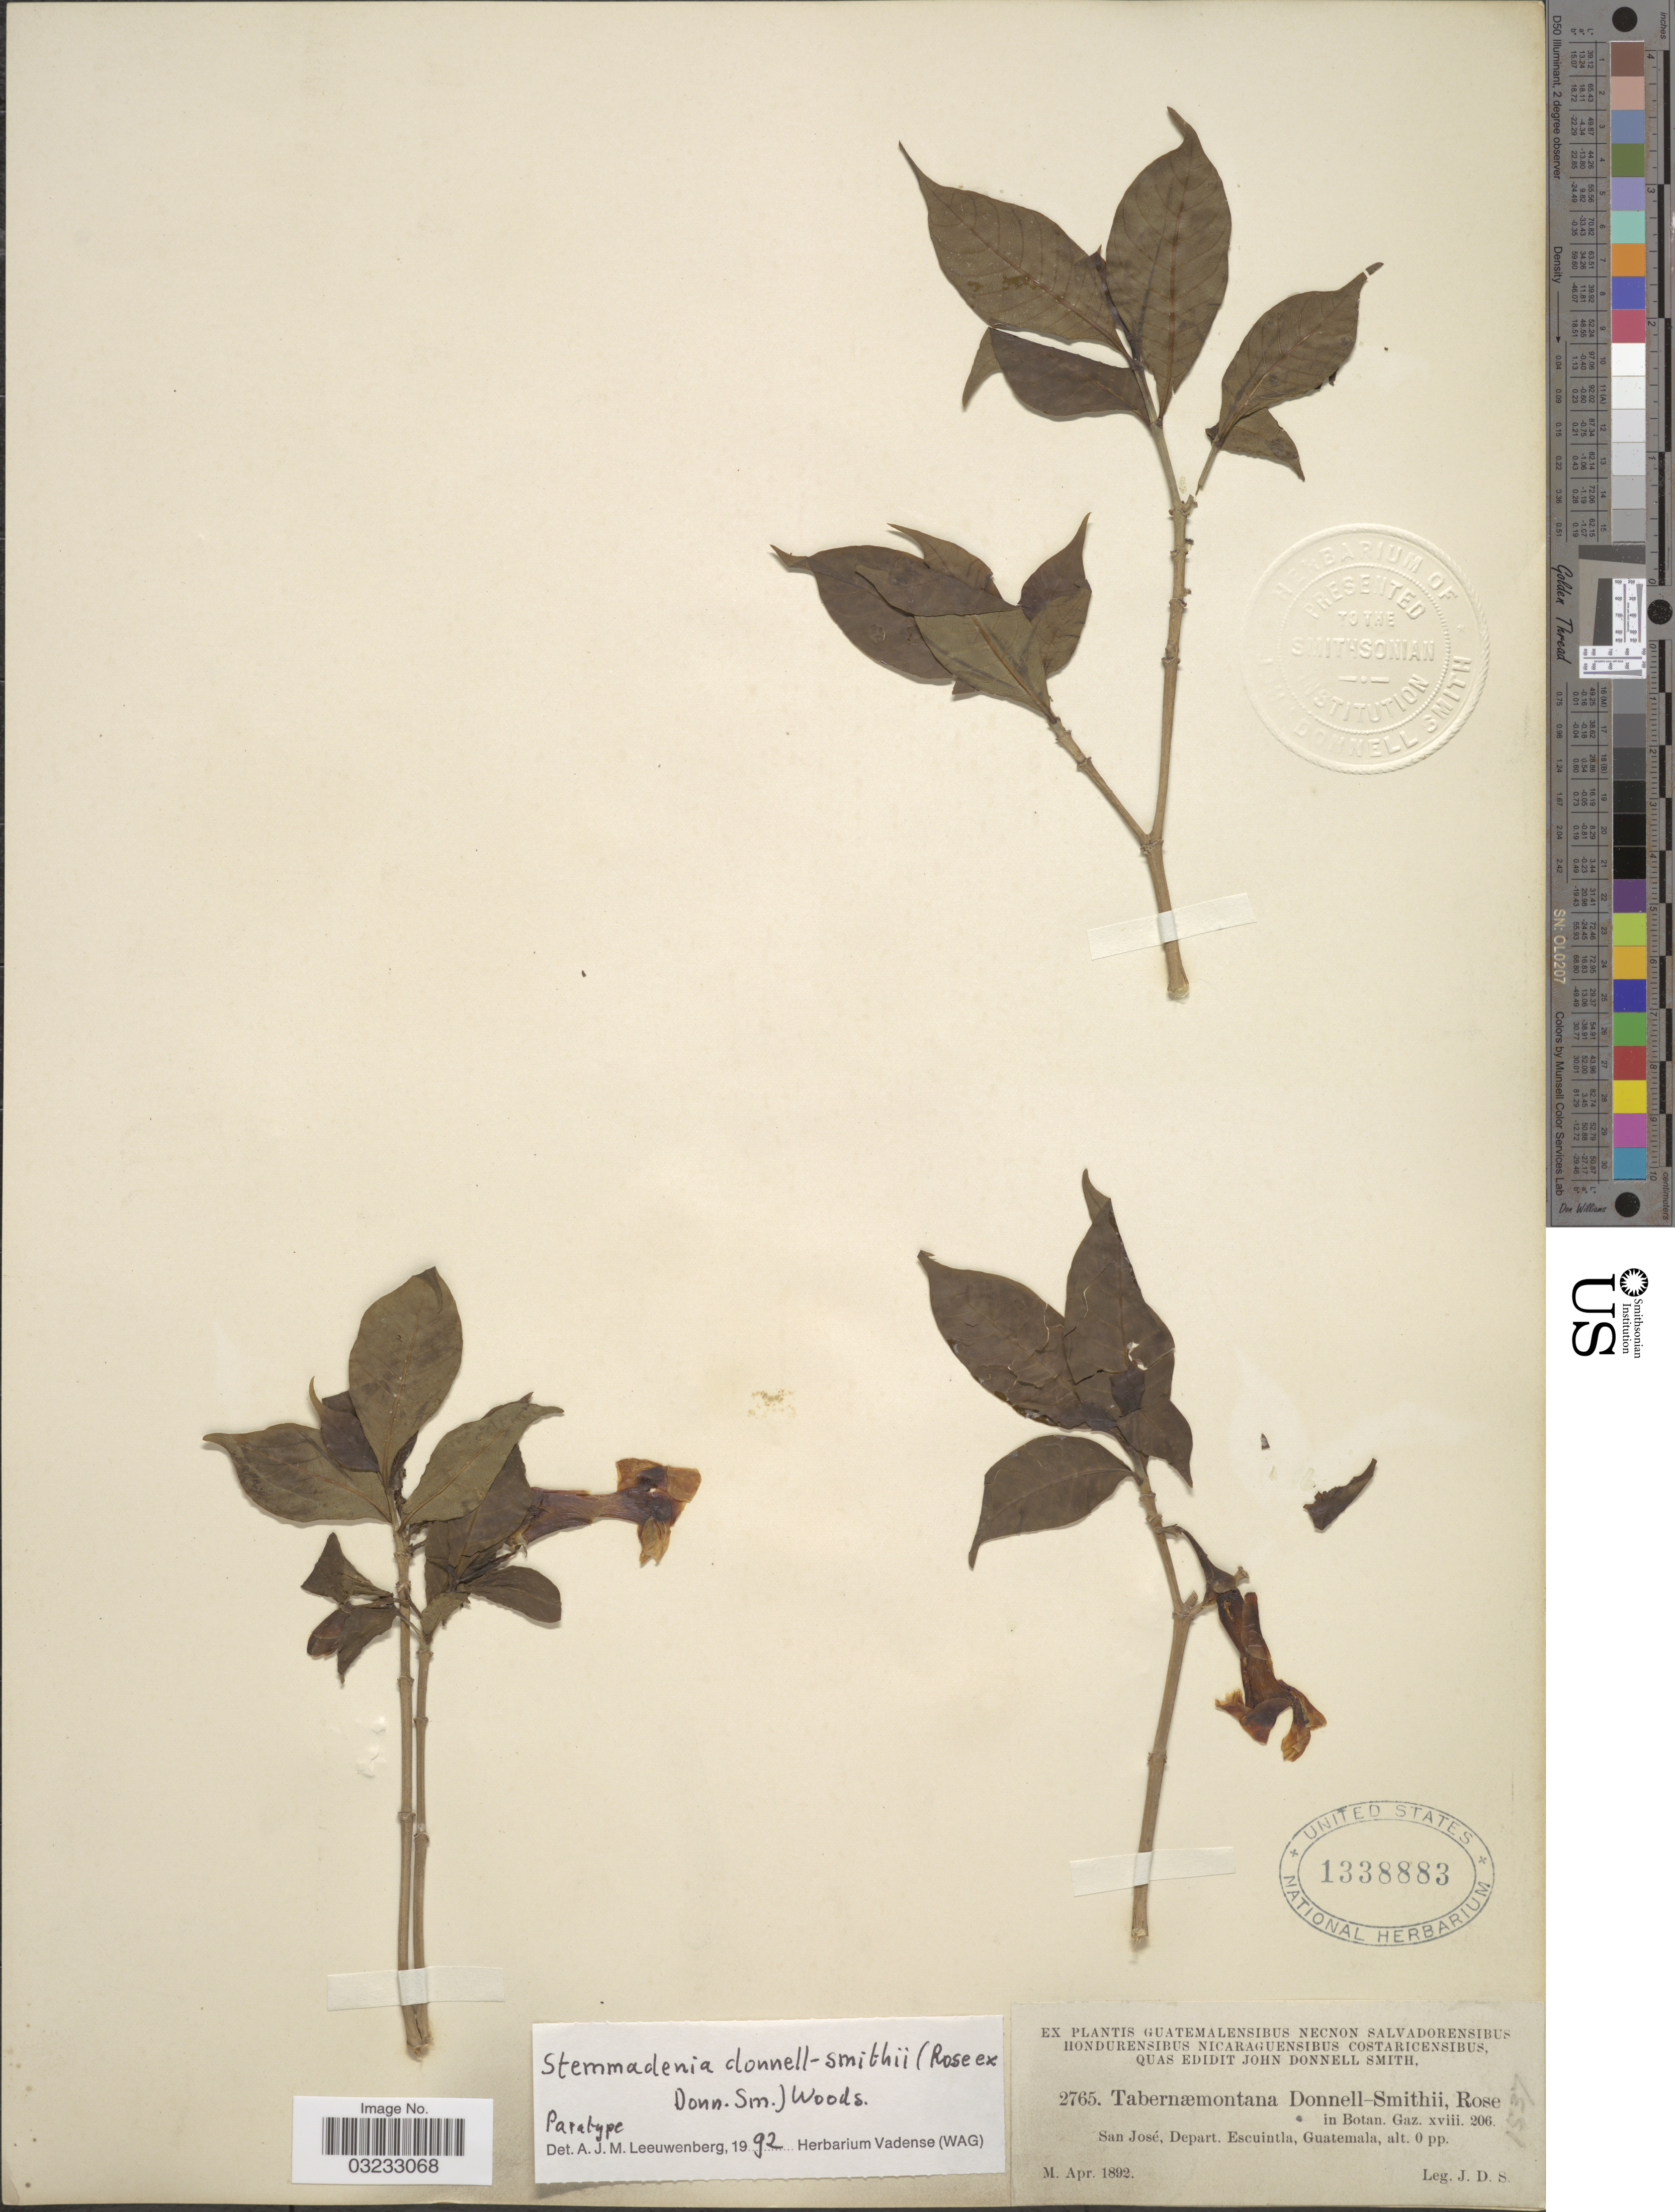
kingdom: Plantae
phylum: Tracheophyta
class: Magnoliopsida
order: Gentianales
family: Apocynaceae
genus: Stemmadenia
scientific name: Stemmadenia donnell-smithii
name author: (Rose ex Donn. Sm.) Woodson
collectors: J. Donnell Smith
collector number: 2765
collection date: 1892-04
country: Guatemala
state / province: Escuintla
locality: San José, Depart. Escuintla.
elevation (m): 0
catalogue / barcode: US 1338883